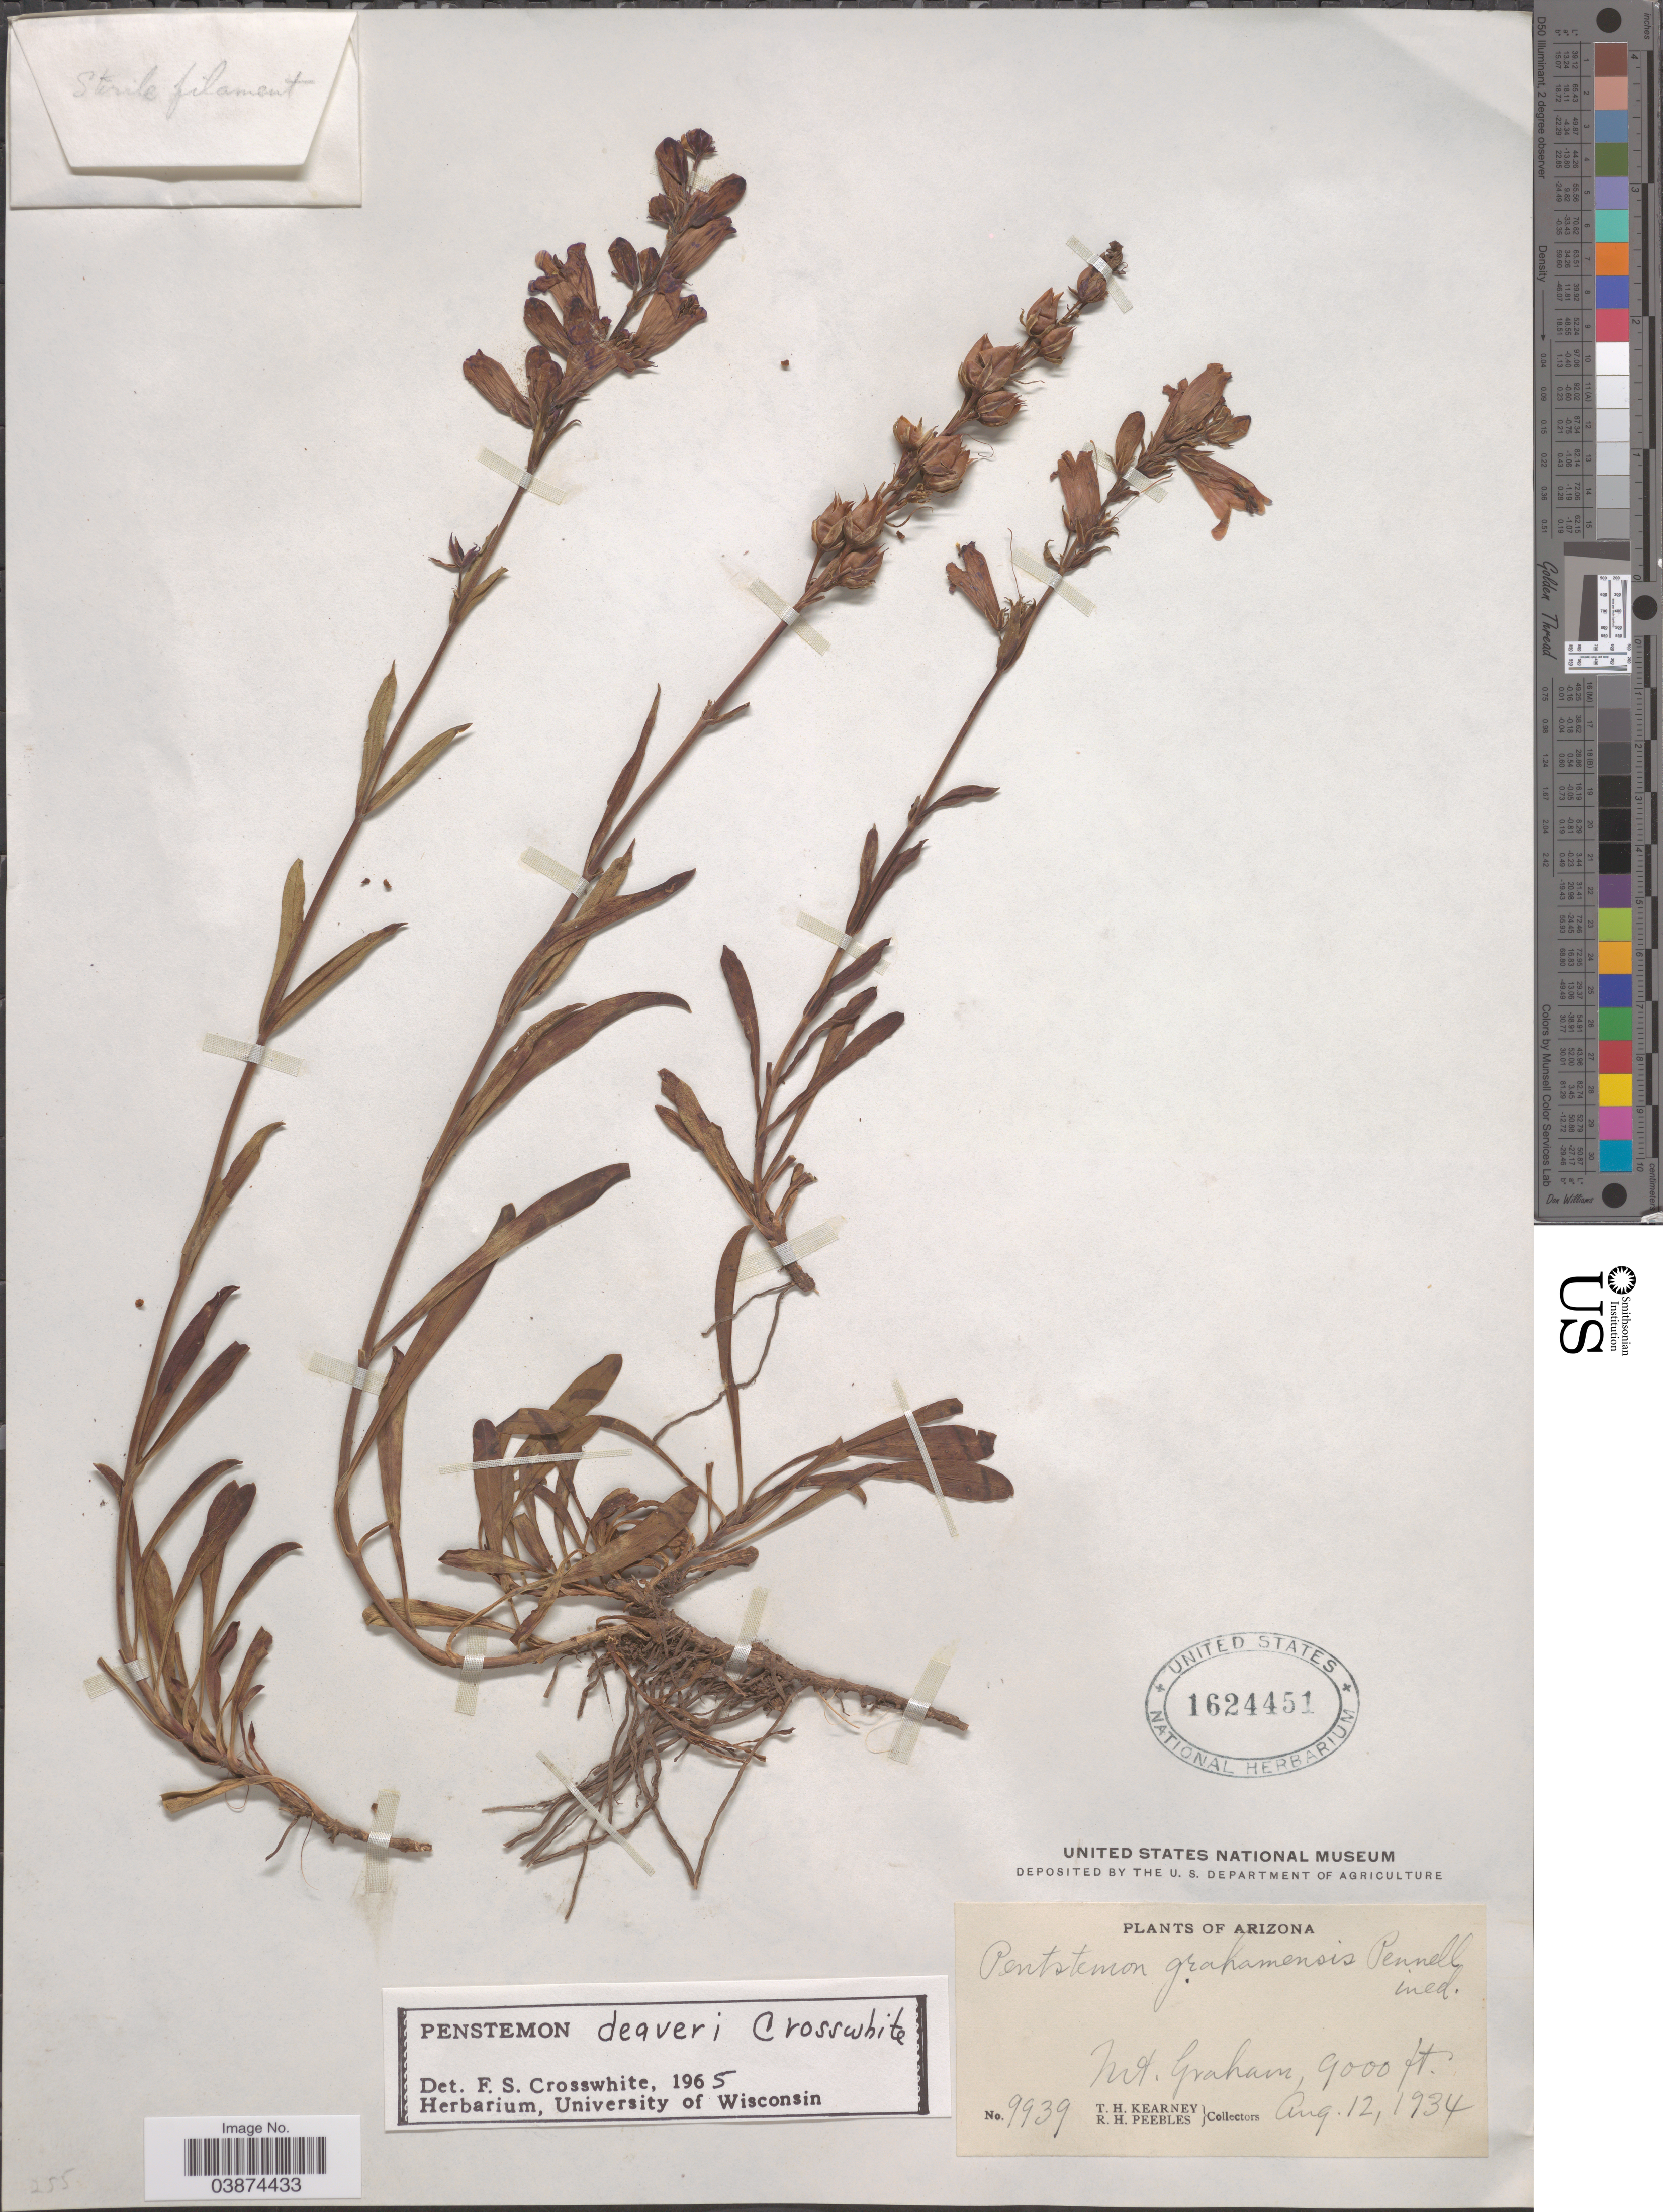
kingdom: Plantae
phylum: Tracheophyta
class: Magnoliopsida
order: Lamiales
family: Plantaginaceae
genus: Penstemon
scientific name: Penstemon deaveri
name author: Crosswh.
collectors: T. H. Kearney & R. H. Peebles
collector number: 9939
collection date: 1934-08-12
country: United States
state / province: Arizona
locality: Mt. Graham.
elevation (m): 2743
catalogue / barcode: US 1624451